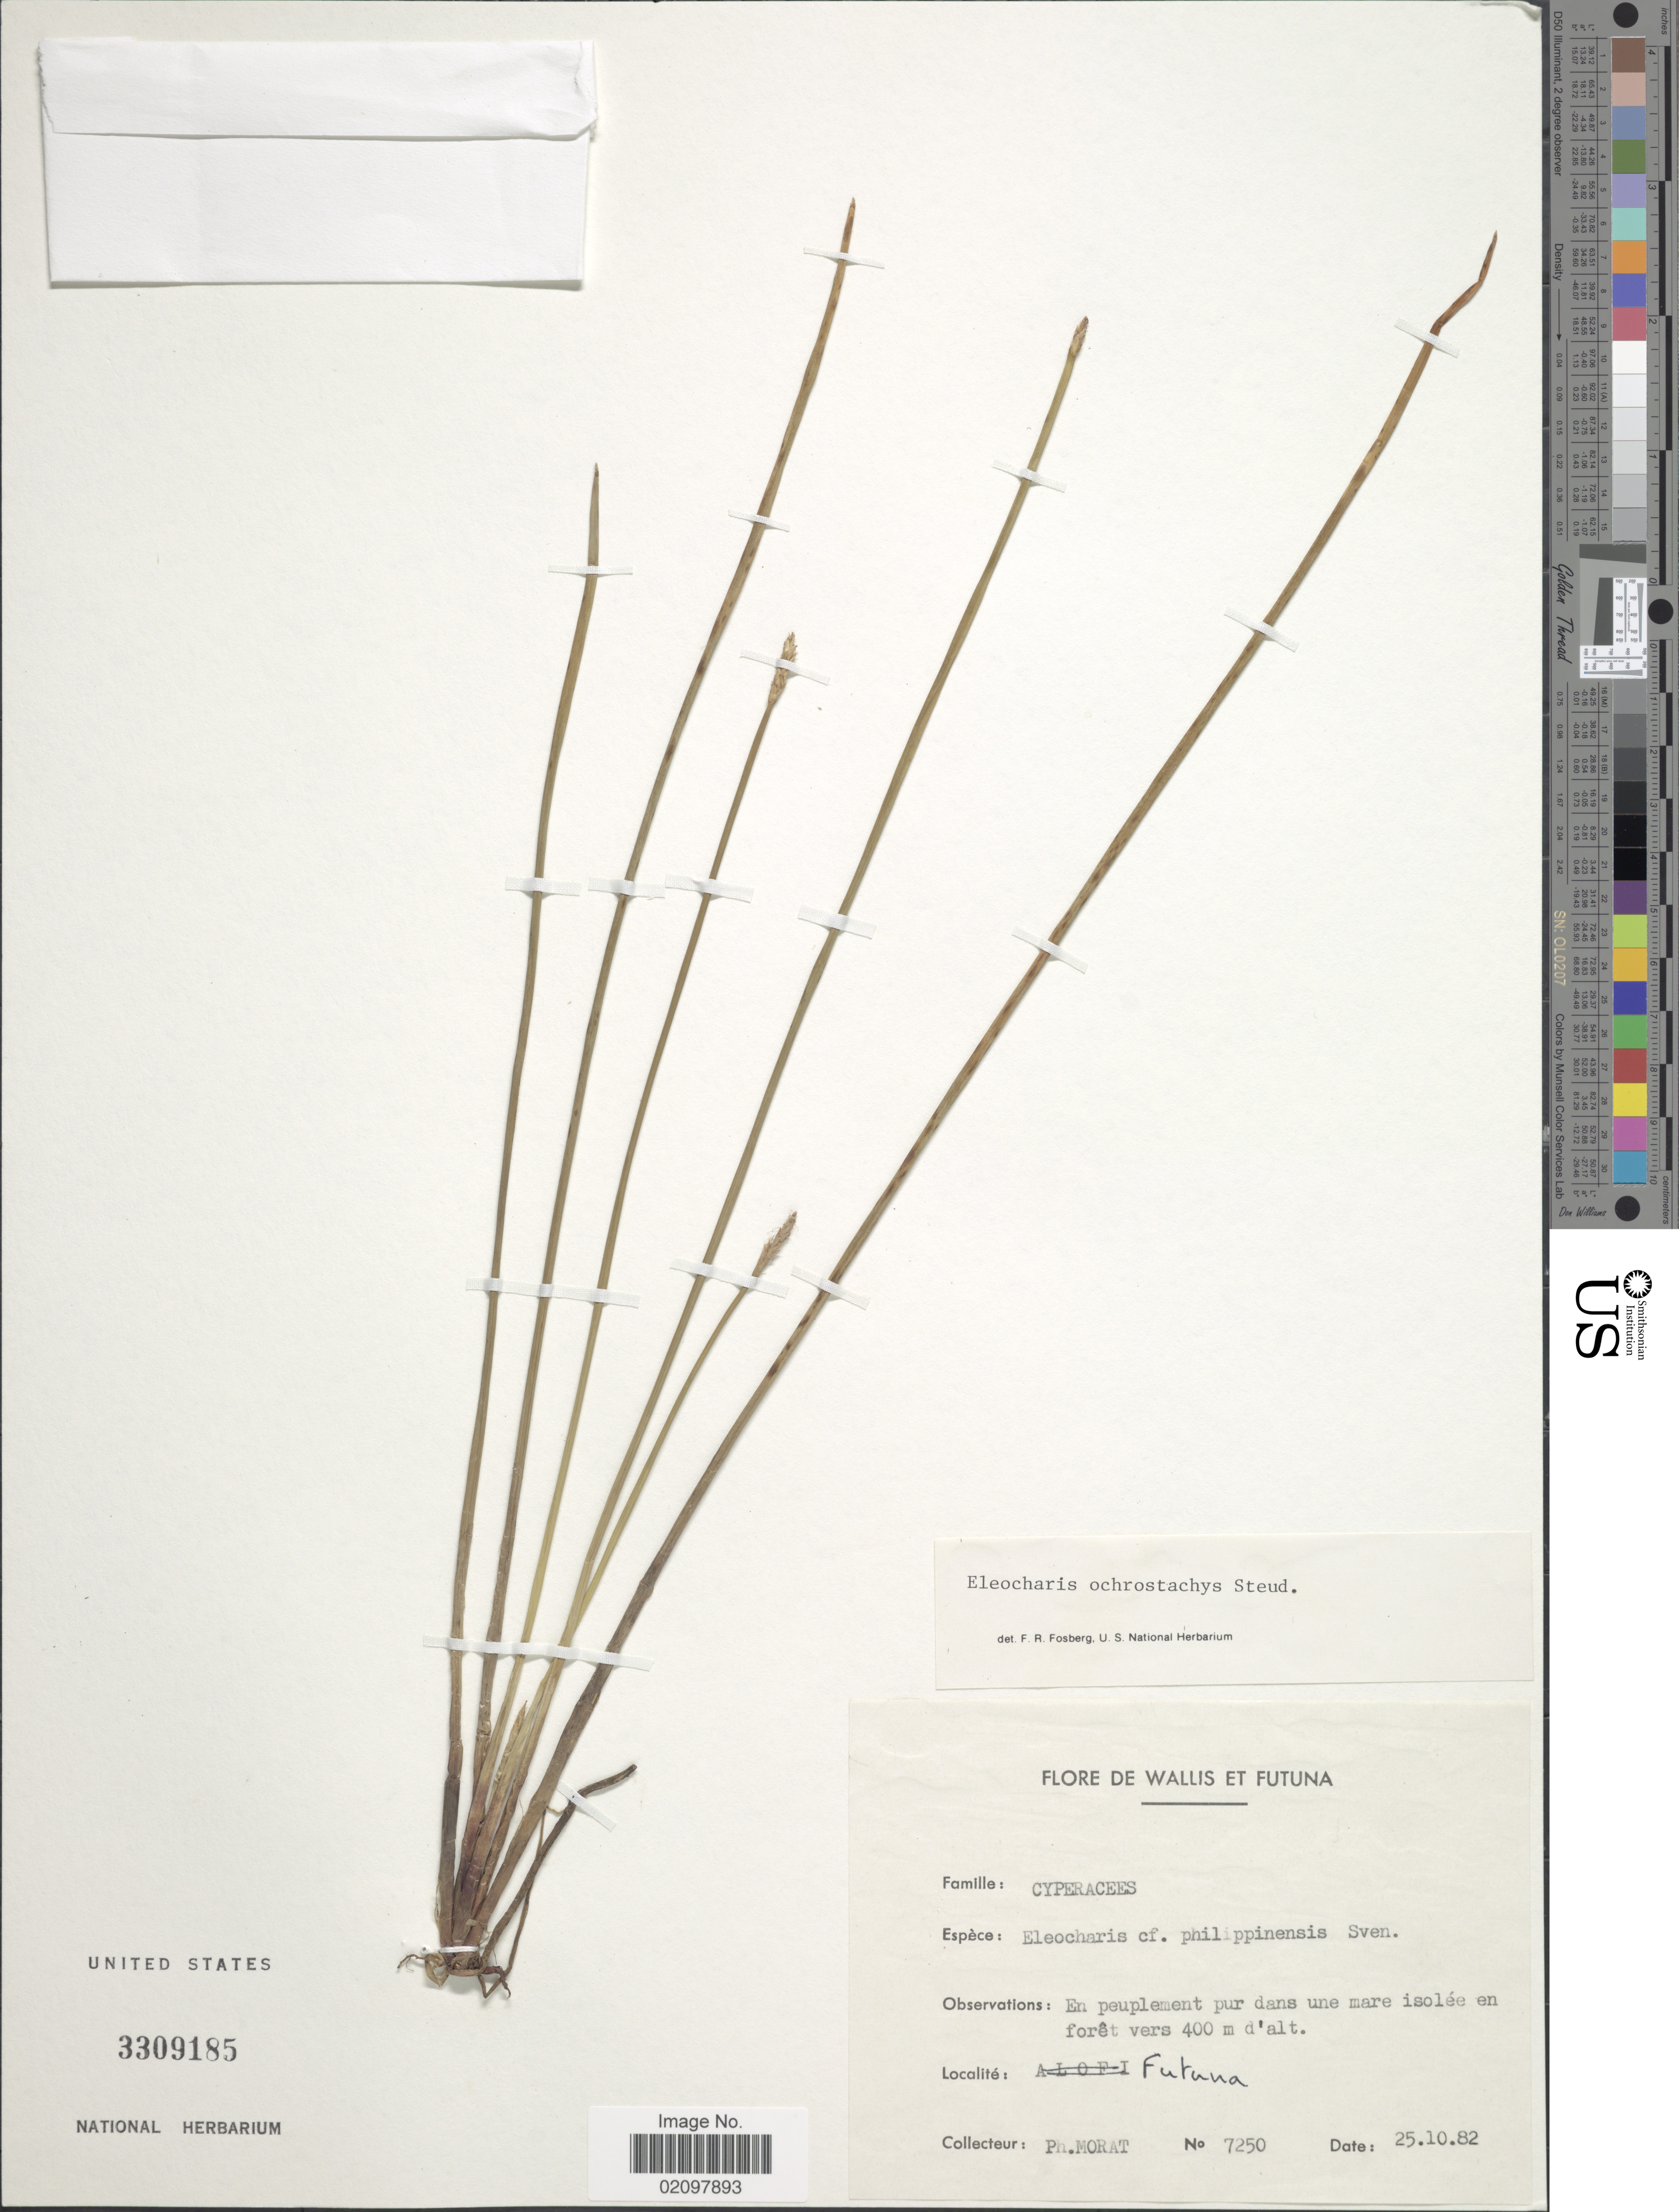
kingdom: Plantae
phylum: Tracheophyta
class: Liliopsida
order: Poales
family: Cyperaceae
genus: Eleocharis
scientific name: Eleocharis ochrostachys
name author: Steud.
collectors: P. Morat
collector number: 7250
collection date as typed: Transcribed d/m/y: 25/10/82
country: Wallis and Futuna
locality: Futuna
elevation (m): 400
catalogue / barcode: US 3309185